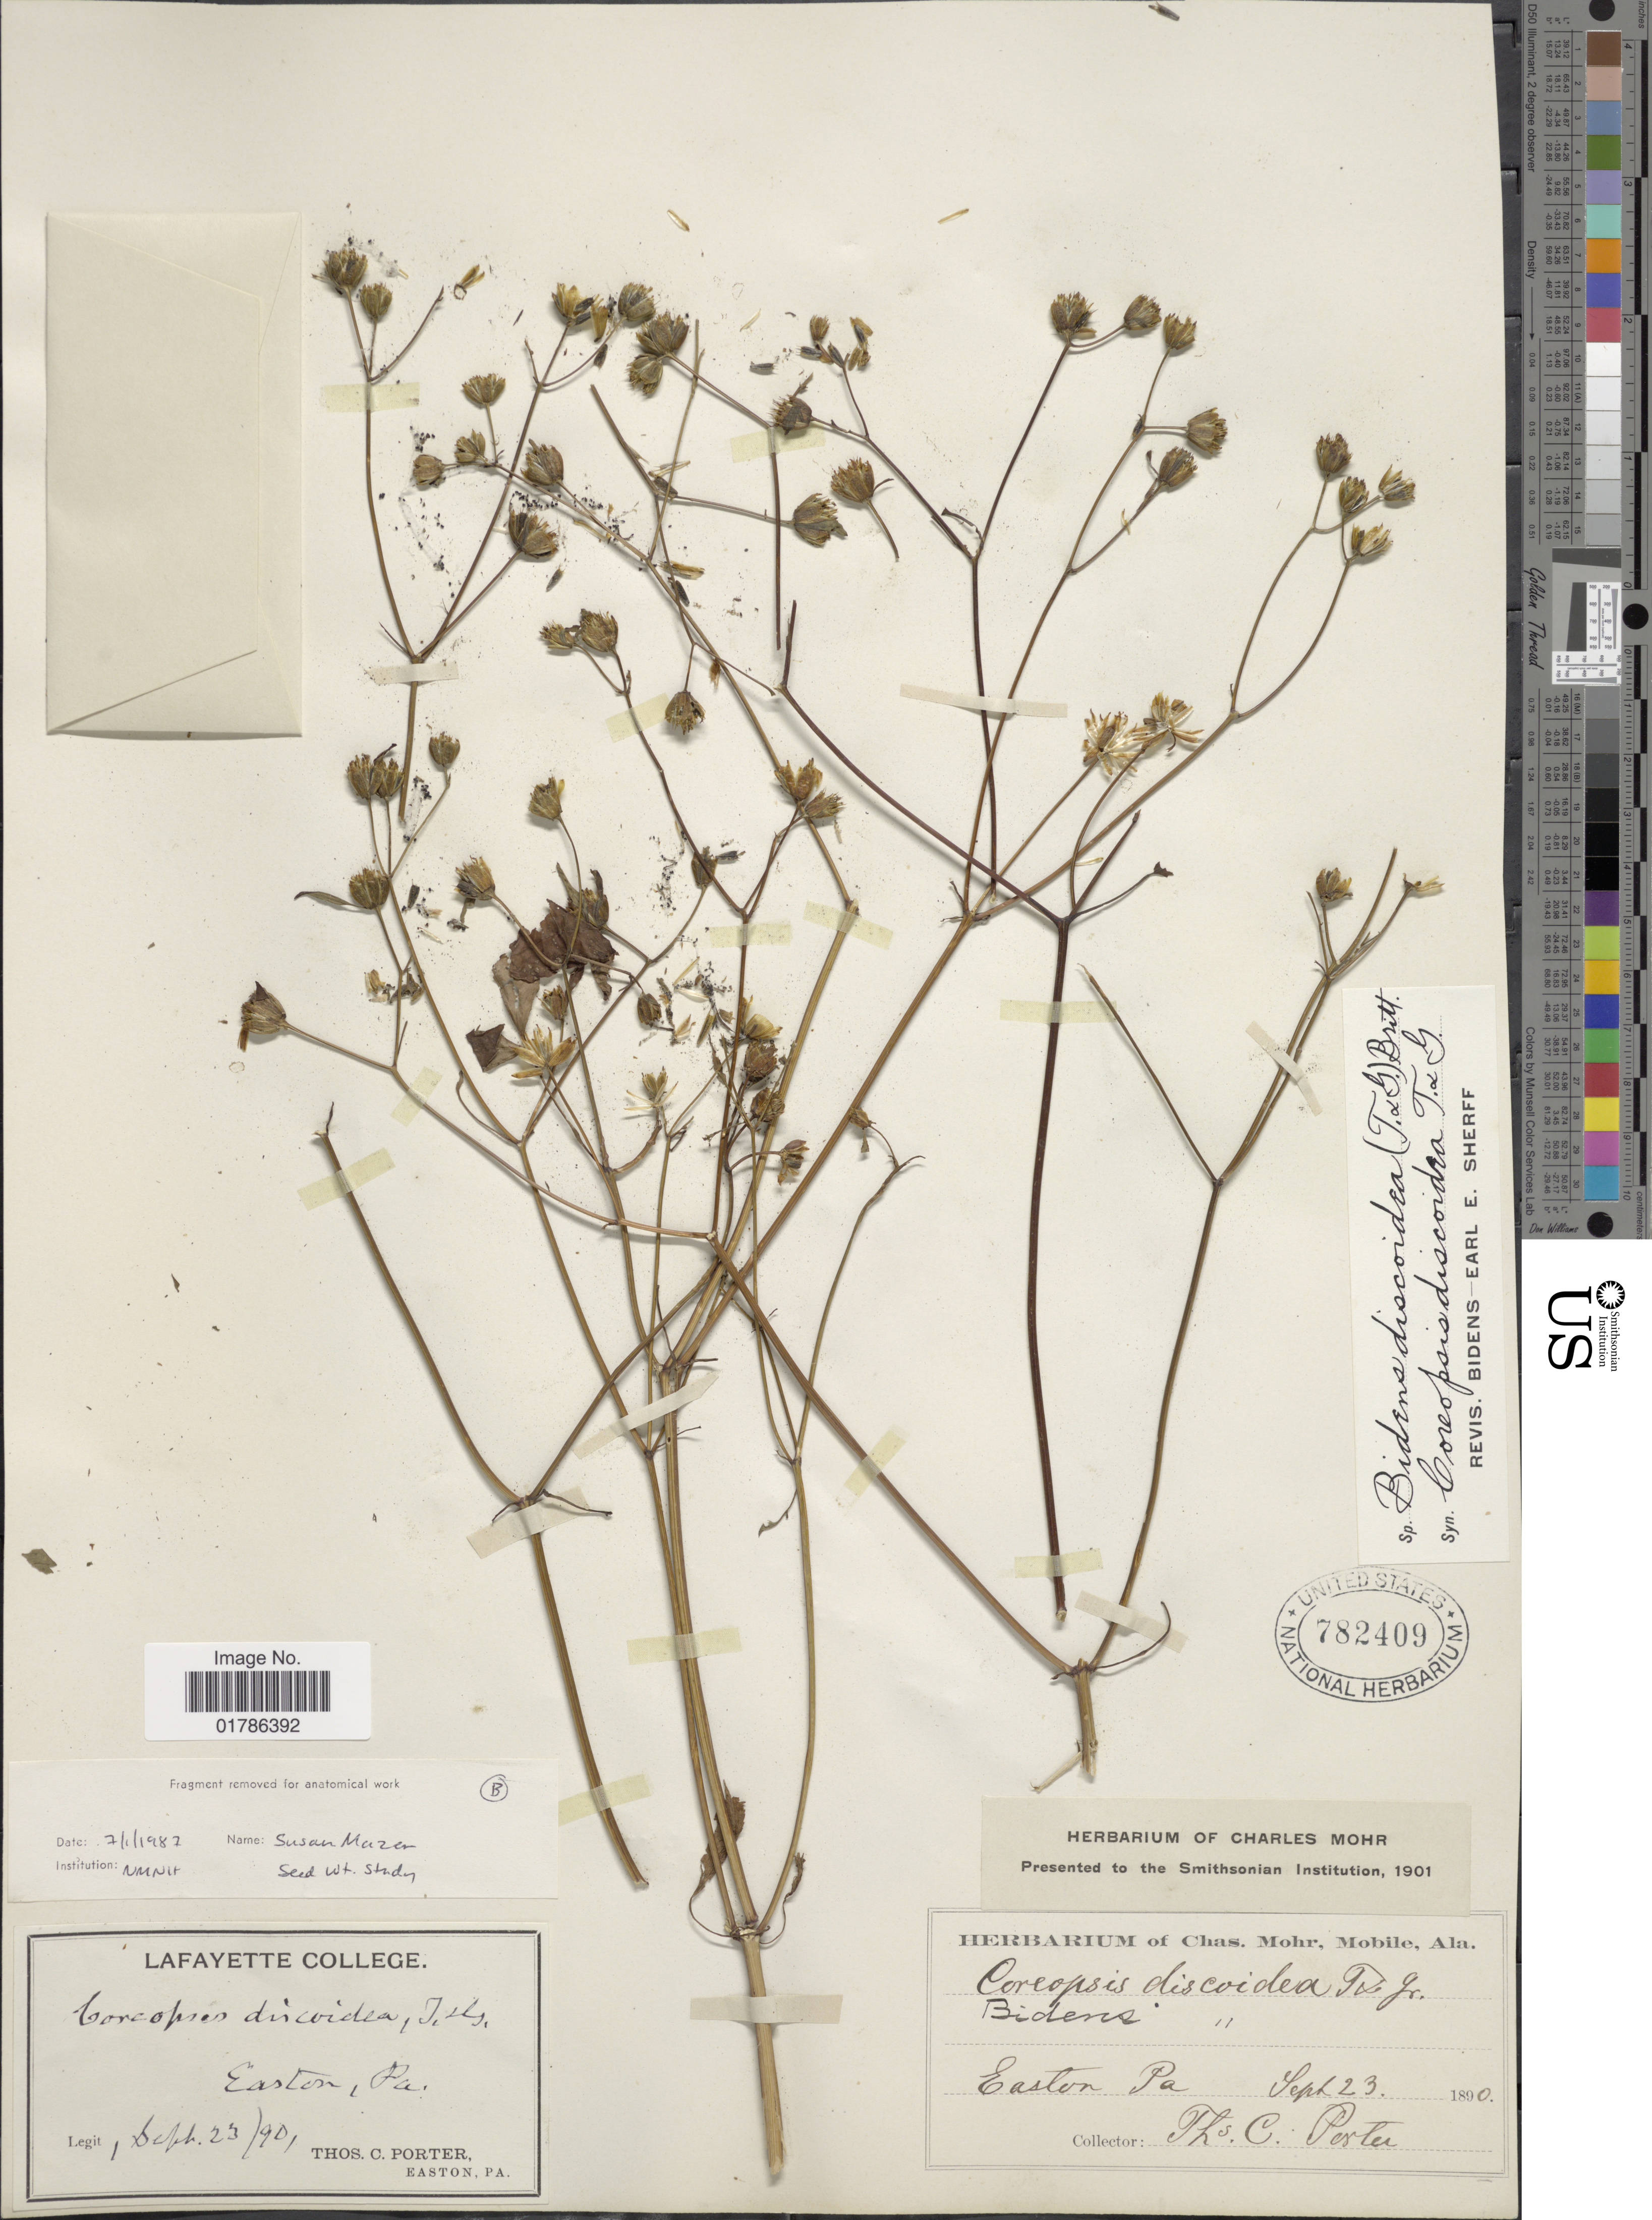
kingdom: Plantae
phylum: Tracheophyta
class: Magnoliopsida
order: Asterales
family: Asteraceae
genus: Bidens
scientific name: Bidens discoidea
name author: (Torr. & A. Gray) Britton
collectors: T. C. Porter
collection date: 1890-09-23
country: United States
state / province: Pennsylvania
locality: Easton, Pa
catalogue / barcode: US 782409